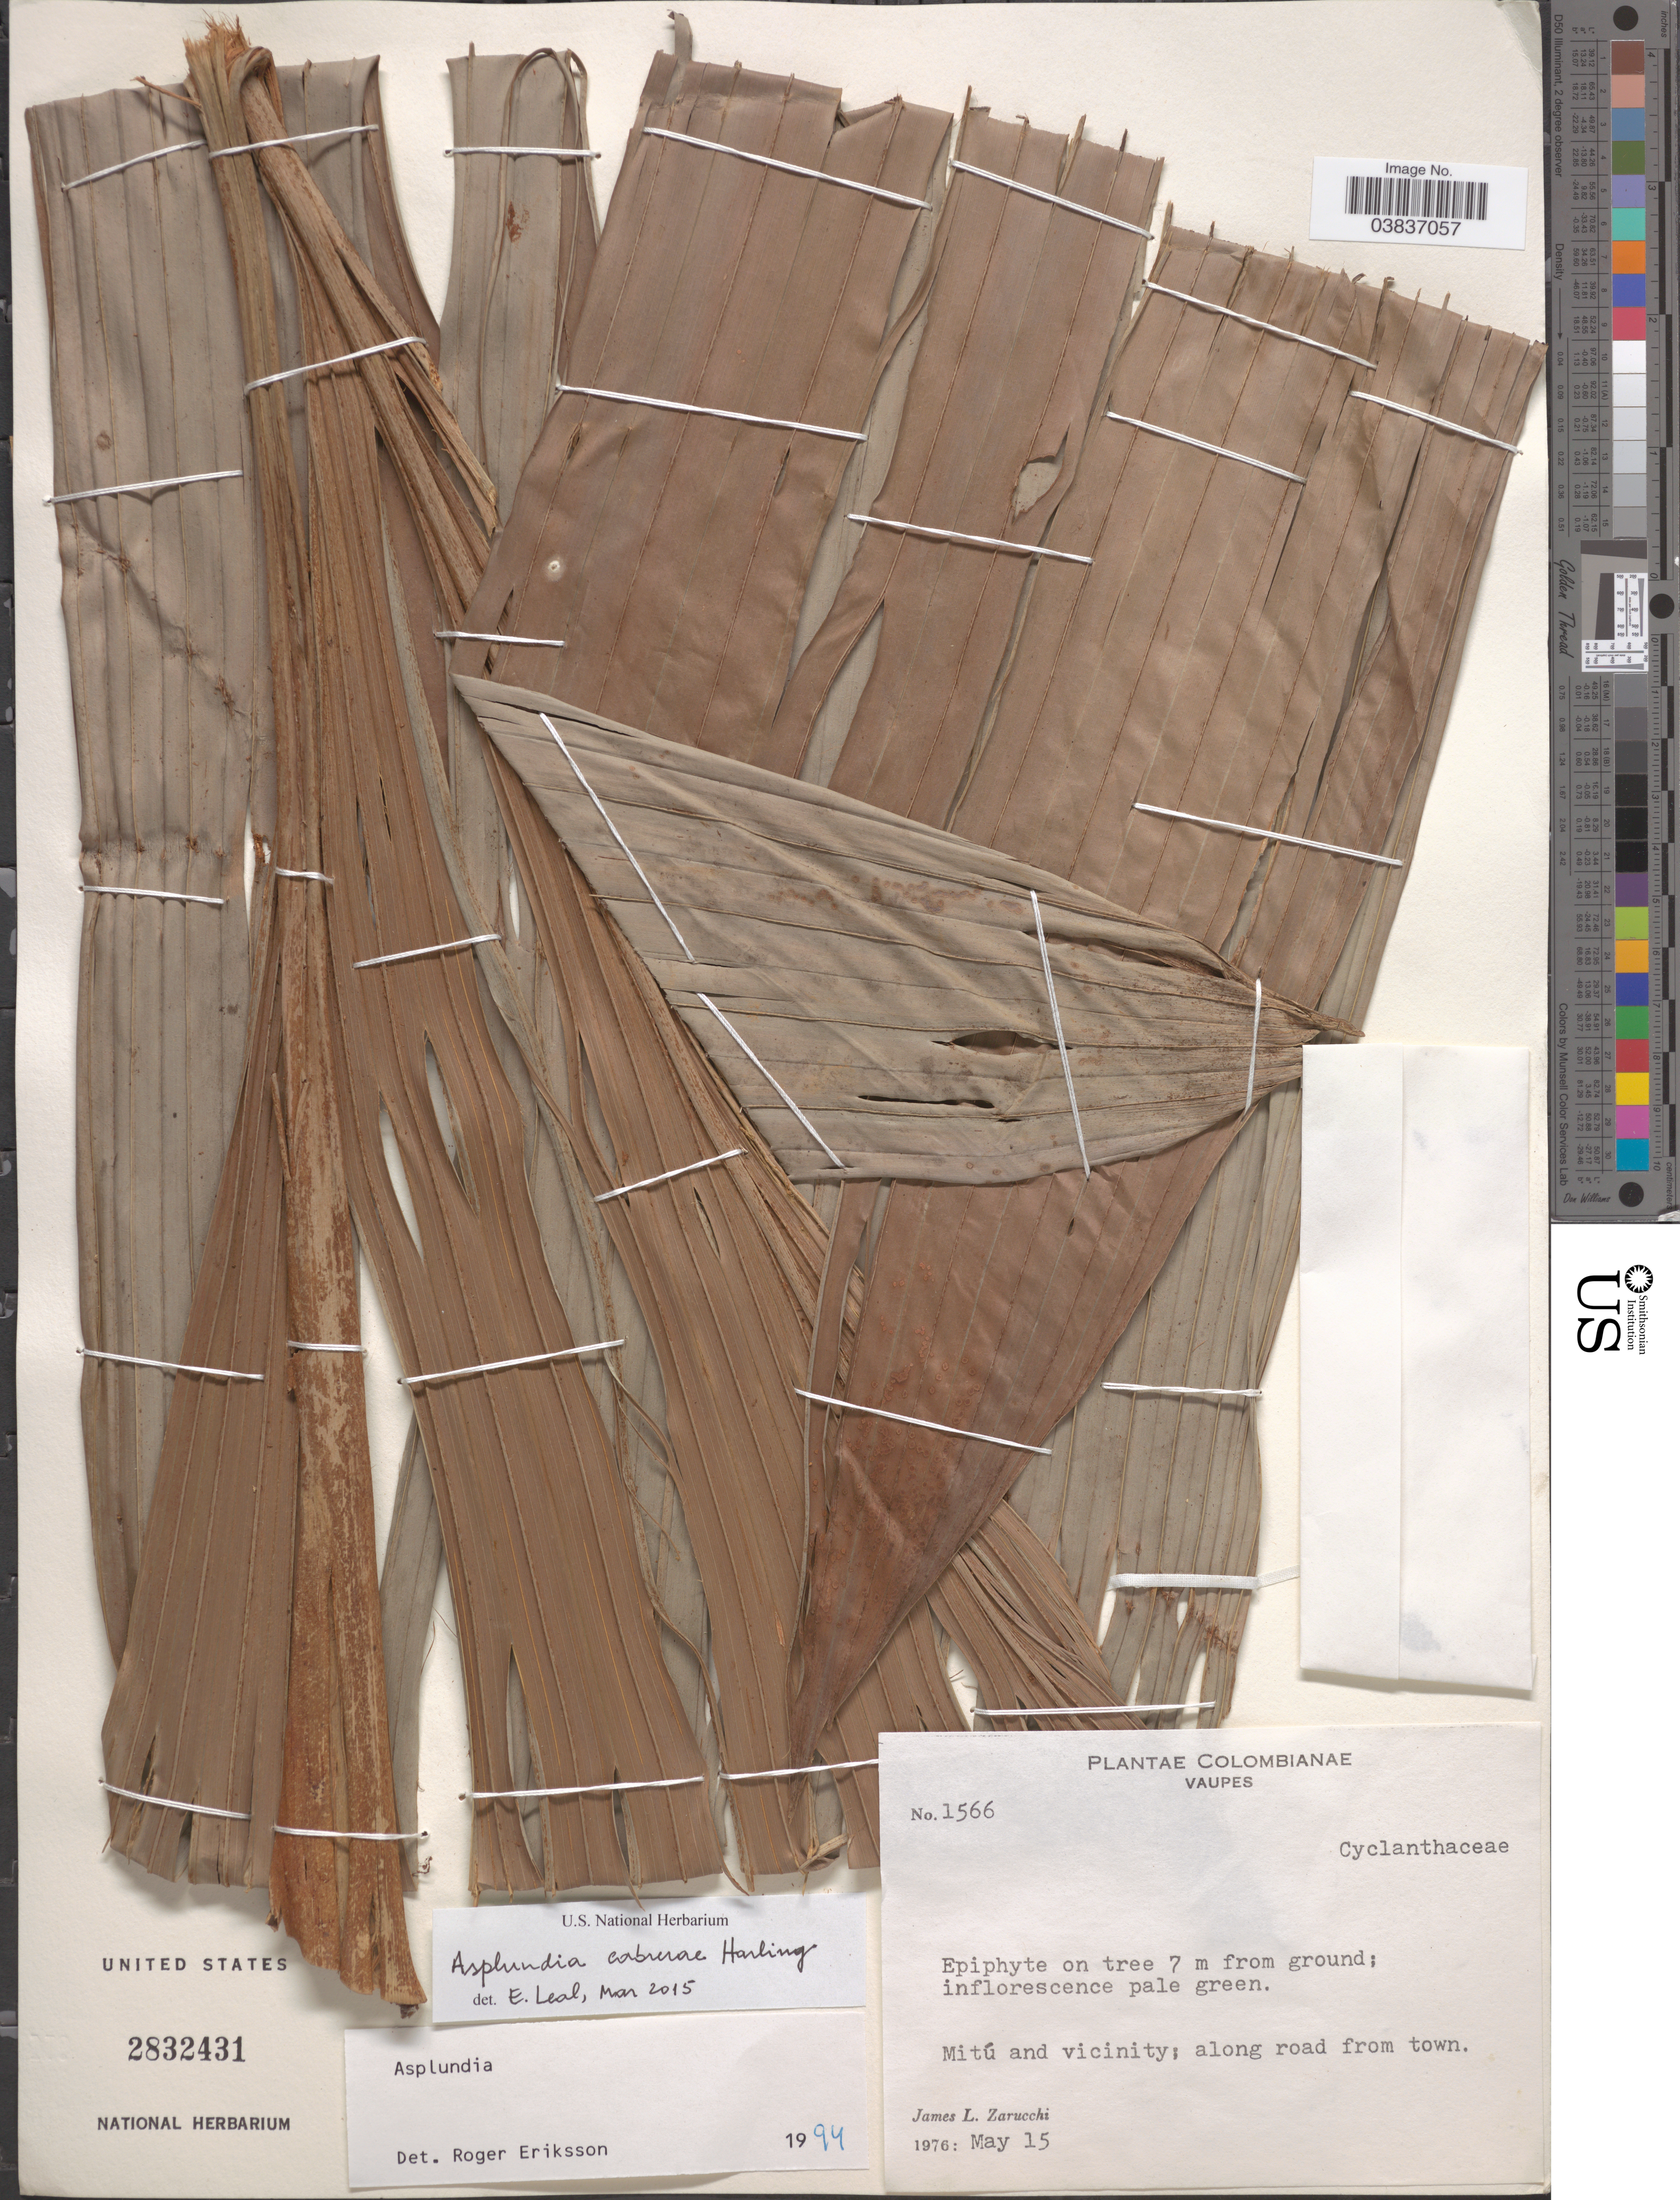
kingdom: Plantae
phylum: Tracheophyta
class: Liliopsida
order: Pandanales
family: Cyclanthaceae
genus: Asplundia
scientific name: Asplundia cabrerae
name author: Harling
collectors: J. L. Zarucchi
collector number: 1566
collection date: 1976-05-15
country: Colombia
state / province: Vaupés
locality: Mitú and vicinity; along road from town.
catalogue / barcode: US 2832431